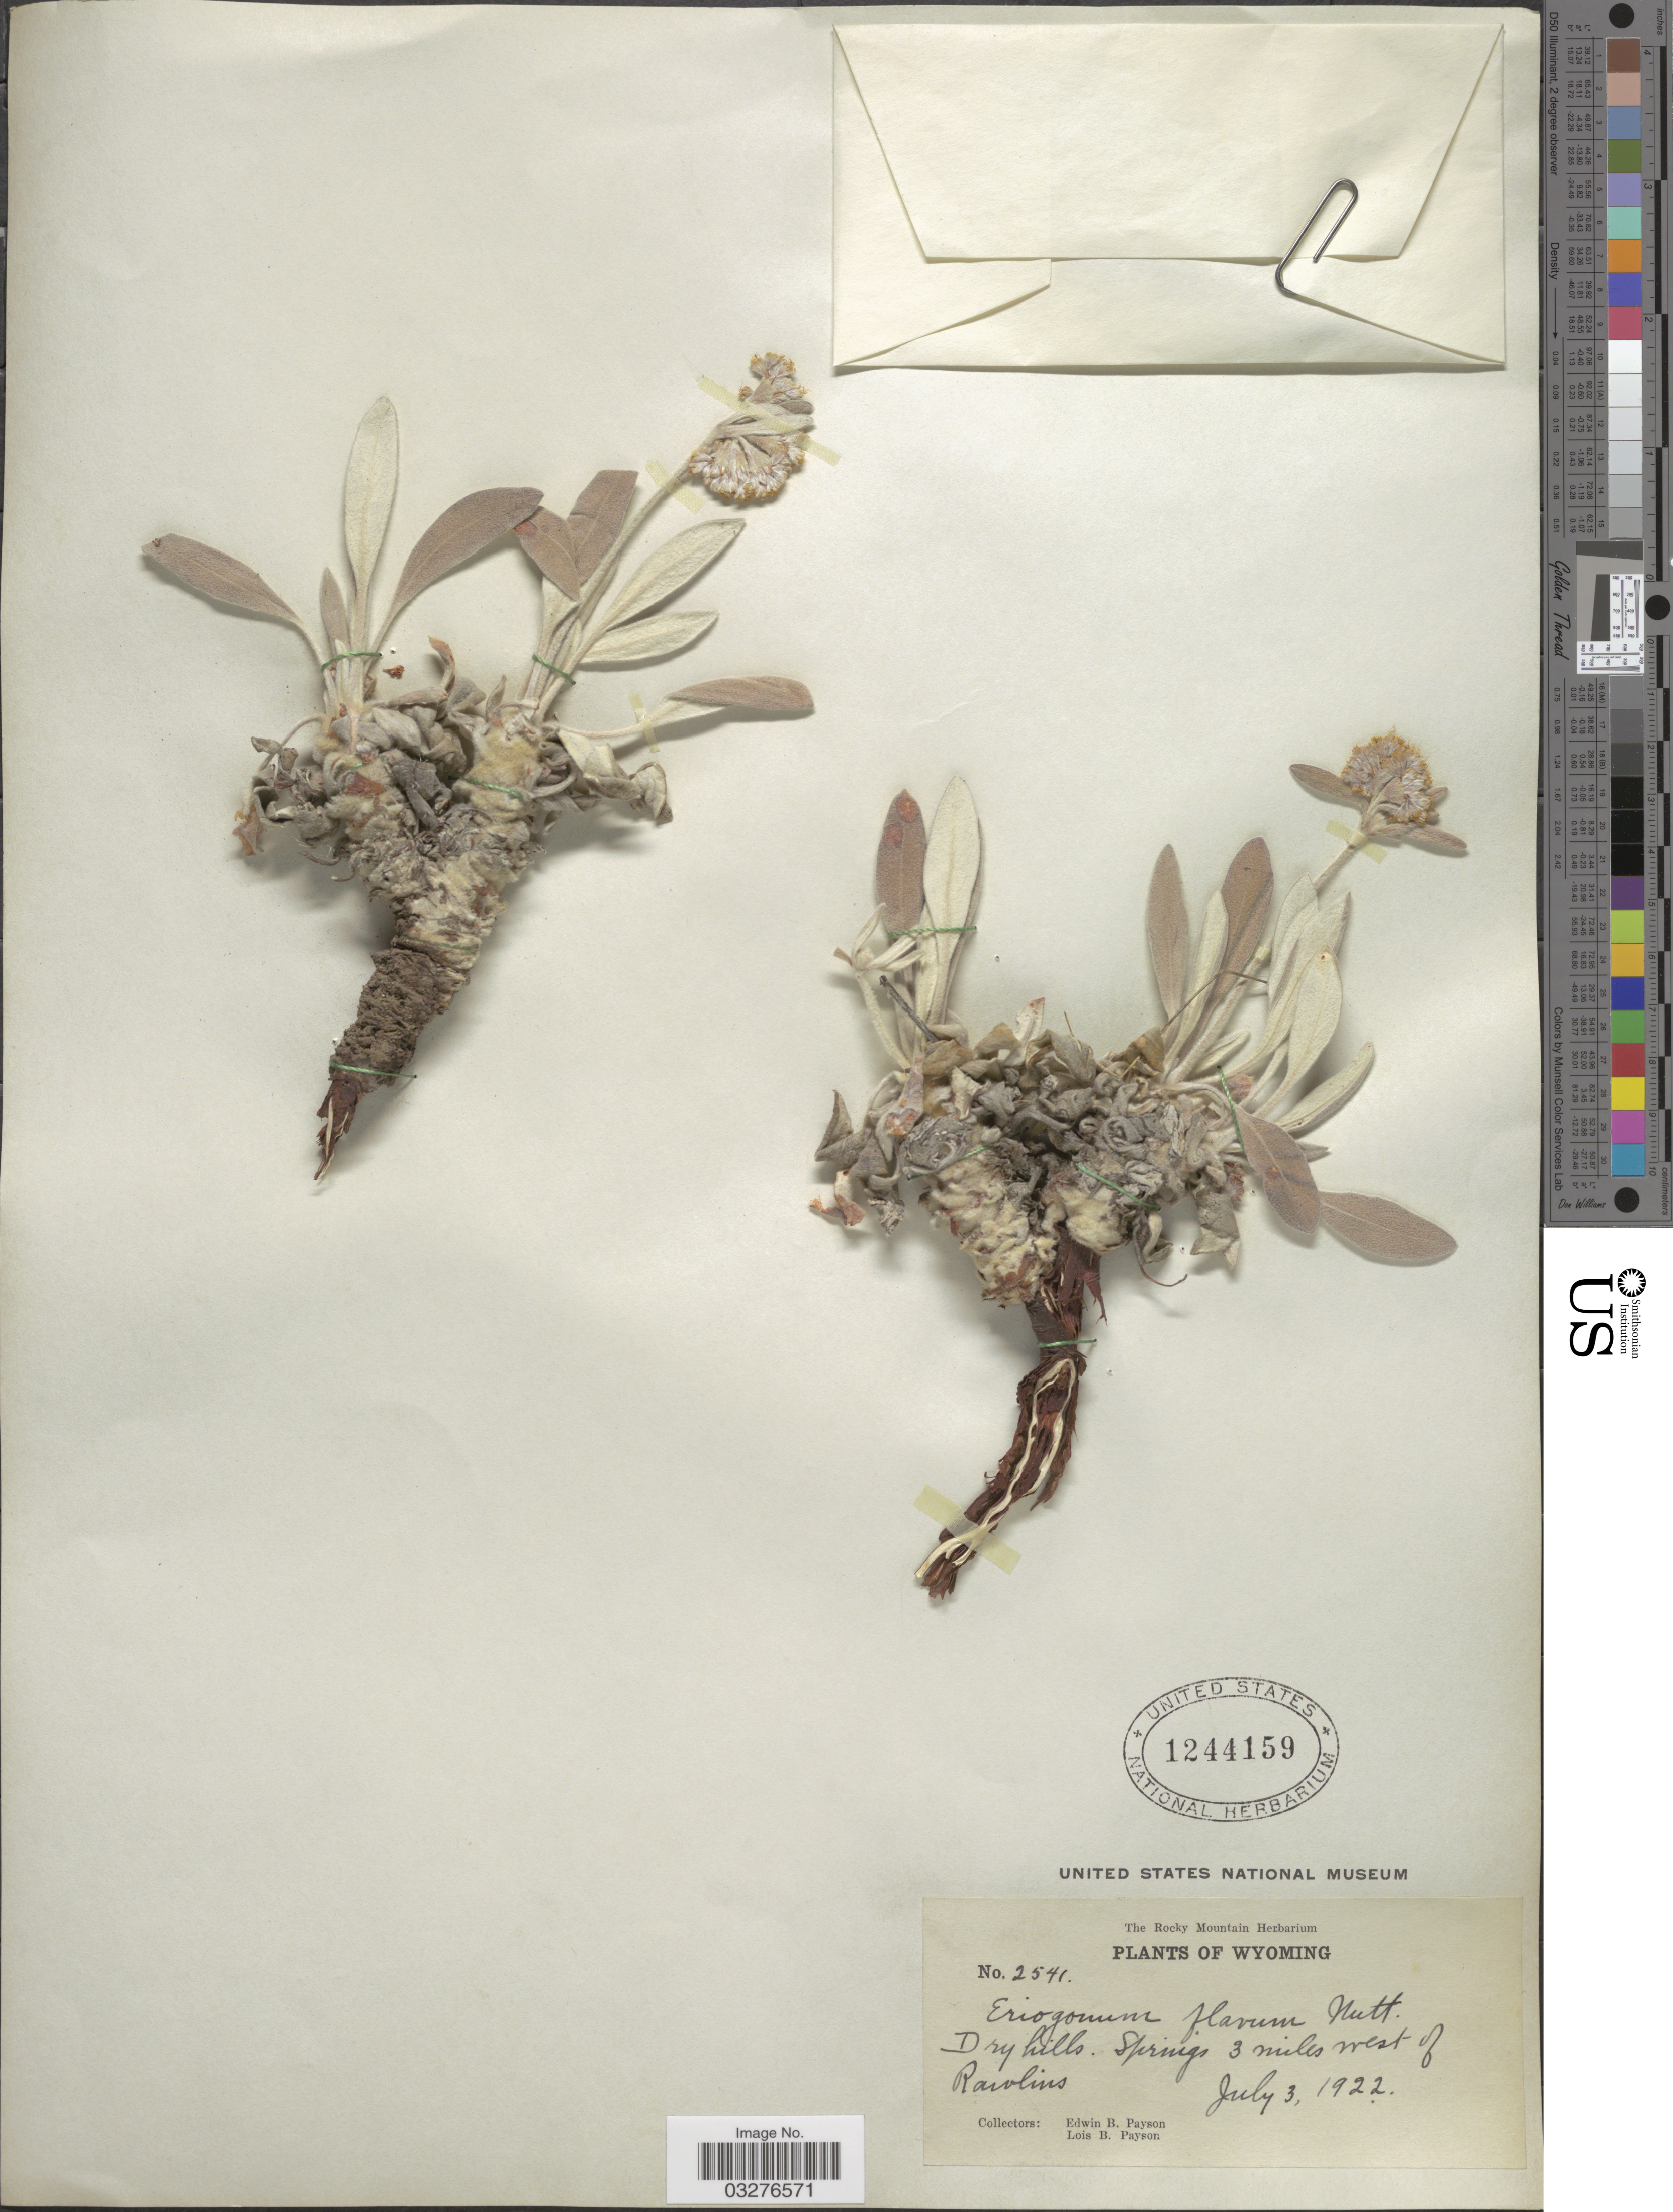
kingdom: Plantae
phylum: Tracheophyta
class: Magnoliopsida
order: Caryophyllales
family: Polygonaceae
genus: Eriogonum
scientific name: Eriogonum flavum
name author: Nutt. ex Benth.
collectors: E. B. Payson & L. Payson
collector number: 2541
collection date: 1922-07-03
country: United States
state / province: Wyoming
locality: Spring 3 miles west of Rawlins.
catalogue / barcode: US 1244159